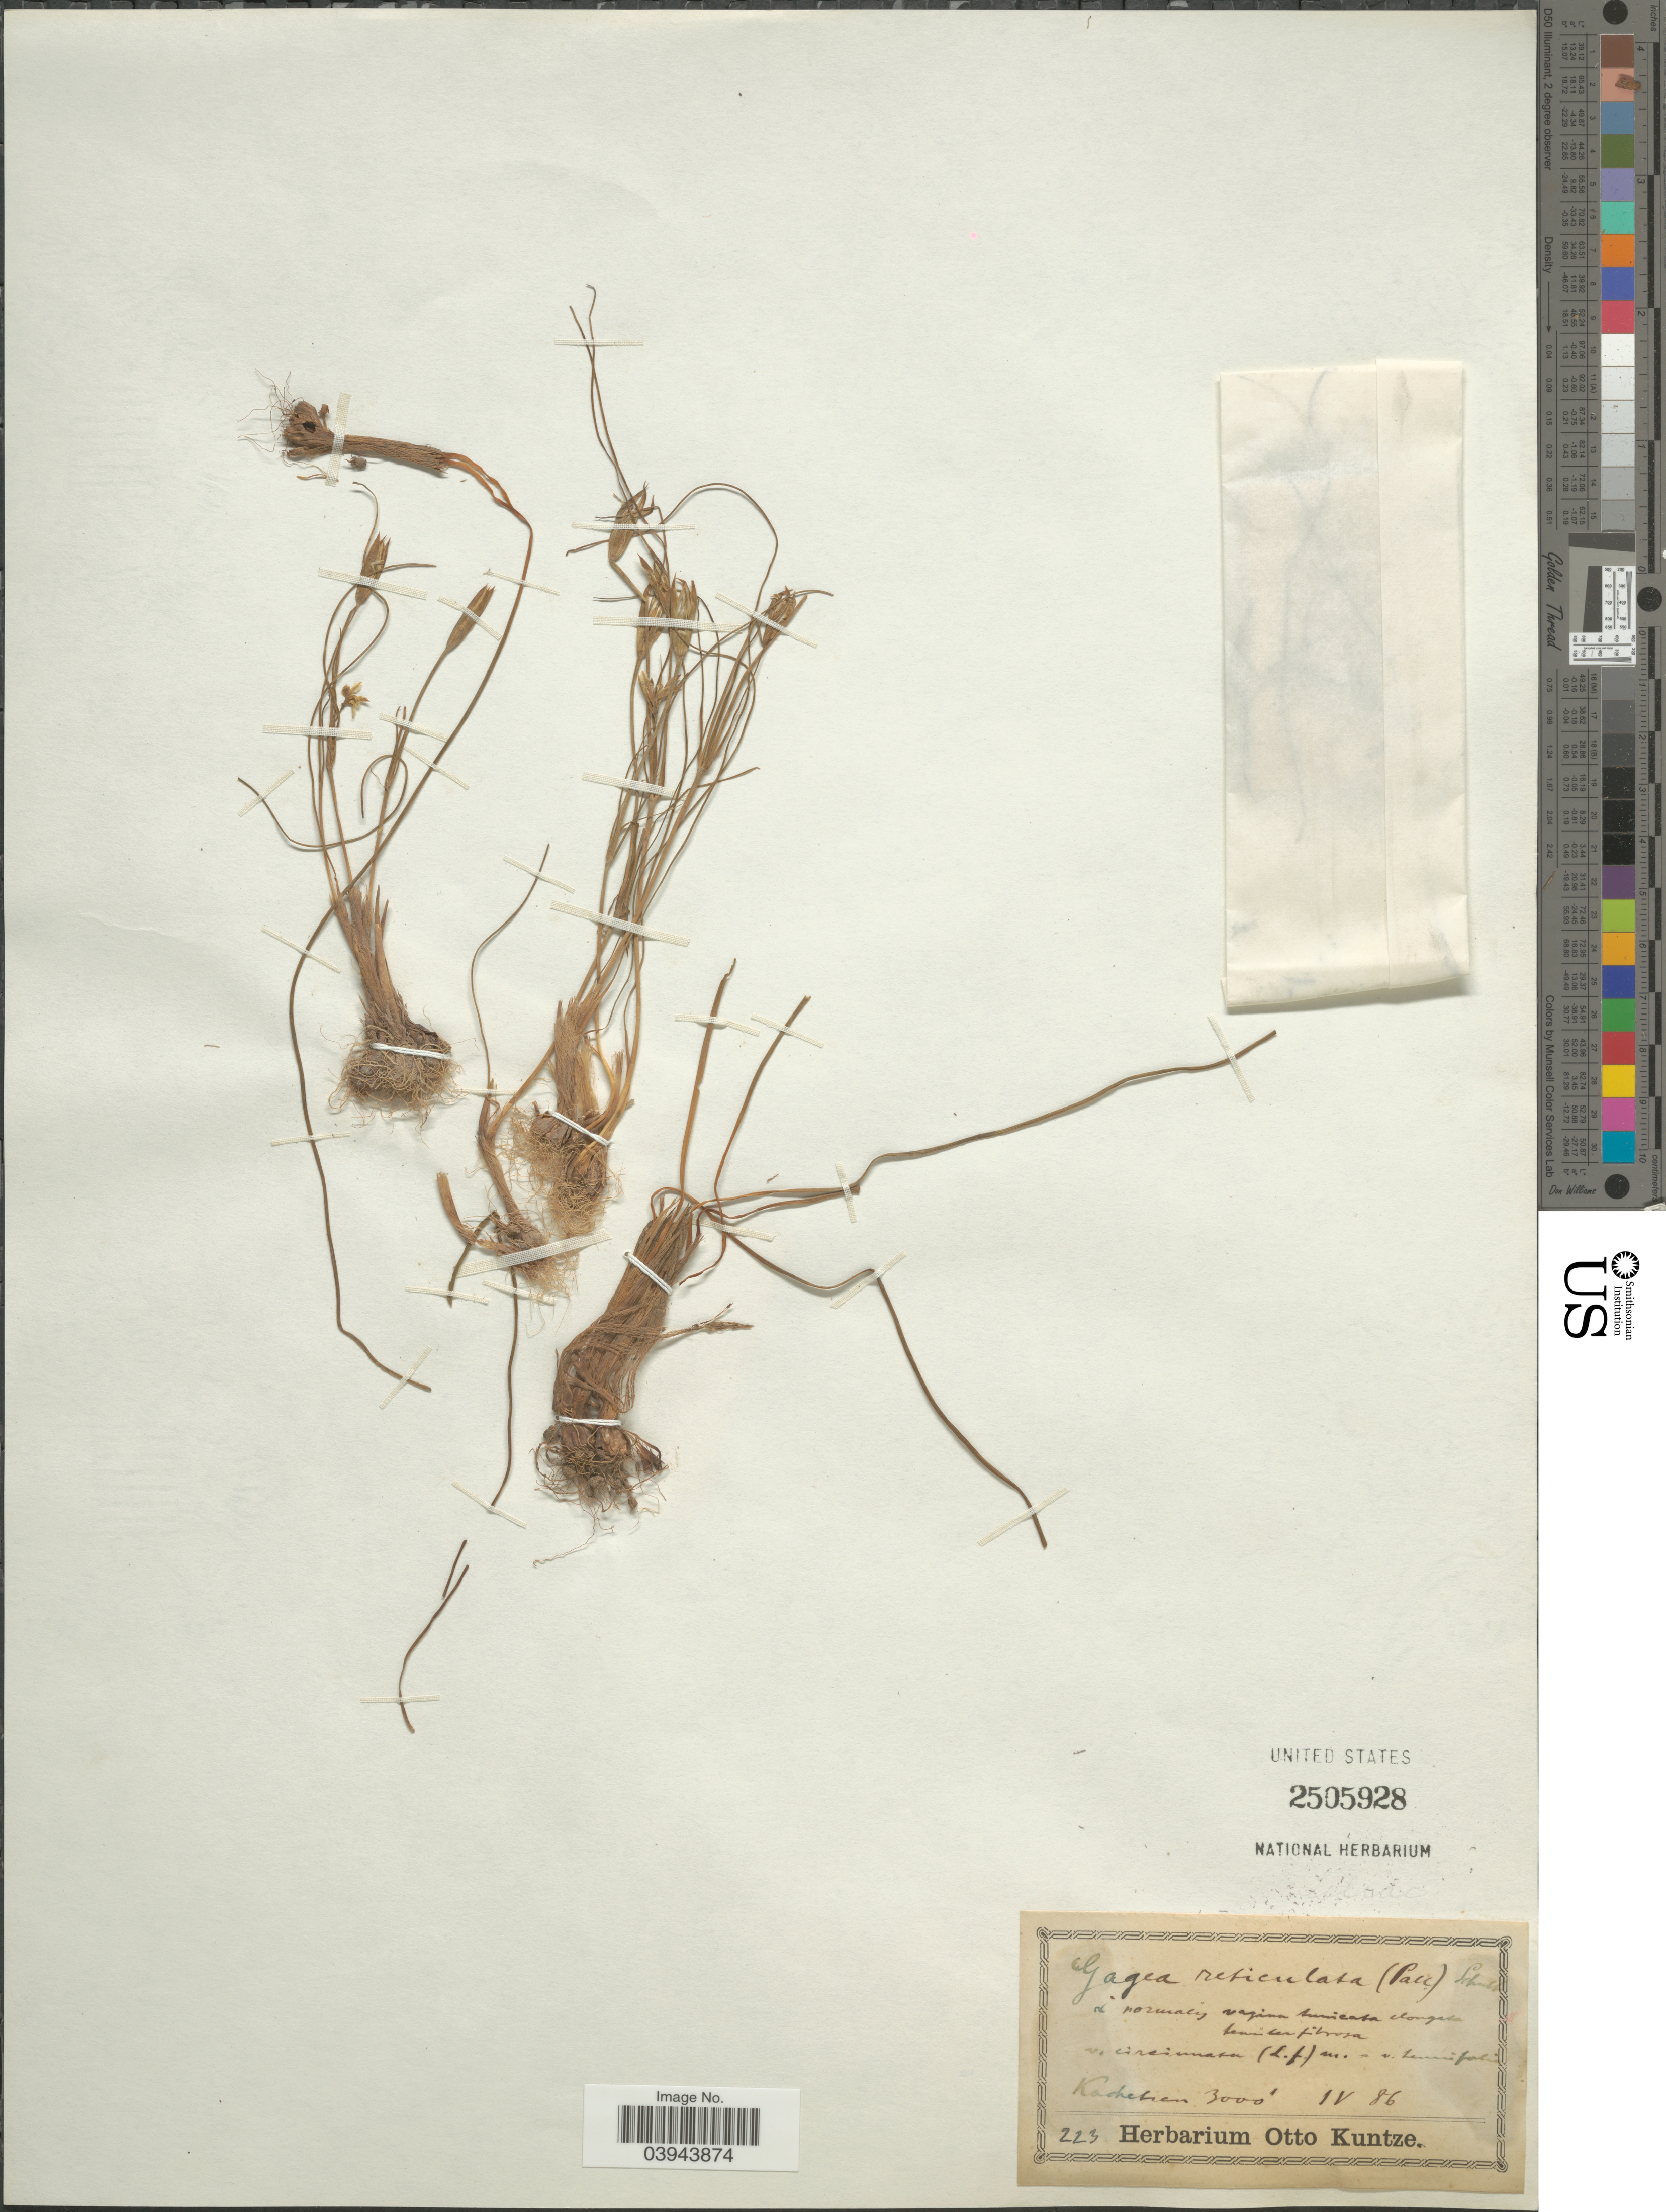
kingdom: Plantae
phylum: Tracheophyta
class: Liliopsida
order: Liliales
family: Liliaceae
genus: Gagea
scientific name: Gagea reticulata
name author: (Pall.) Schult. & Schult. f.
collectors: ex herb. Otto Kuntze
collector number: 223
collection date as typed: Transcribed d/m/y: /4/86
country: Georgia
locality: Kachetien.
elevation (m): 914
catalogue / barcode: US 2505928